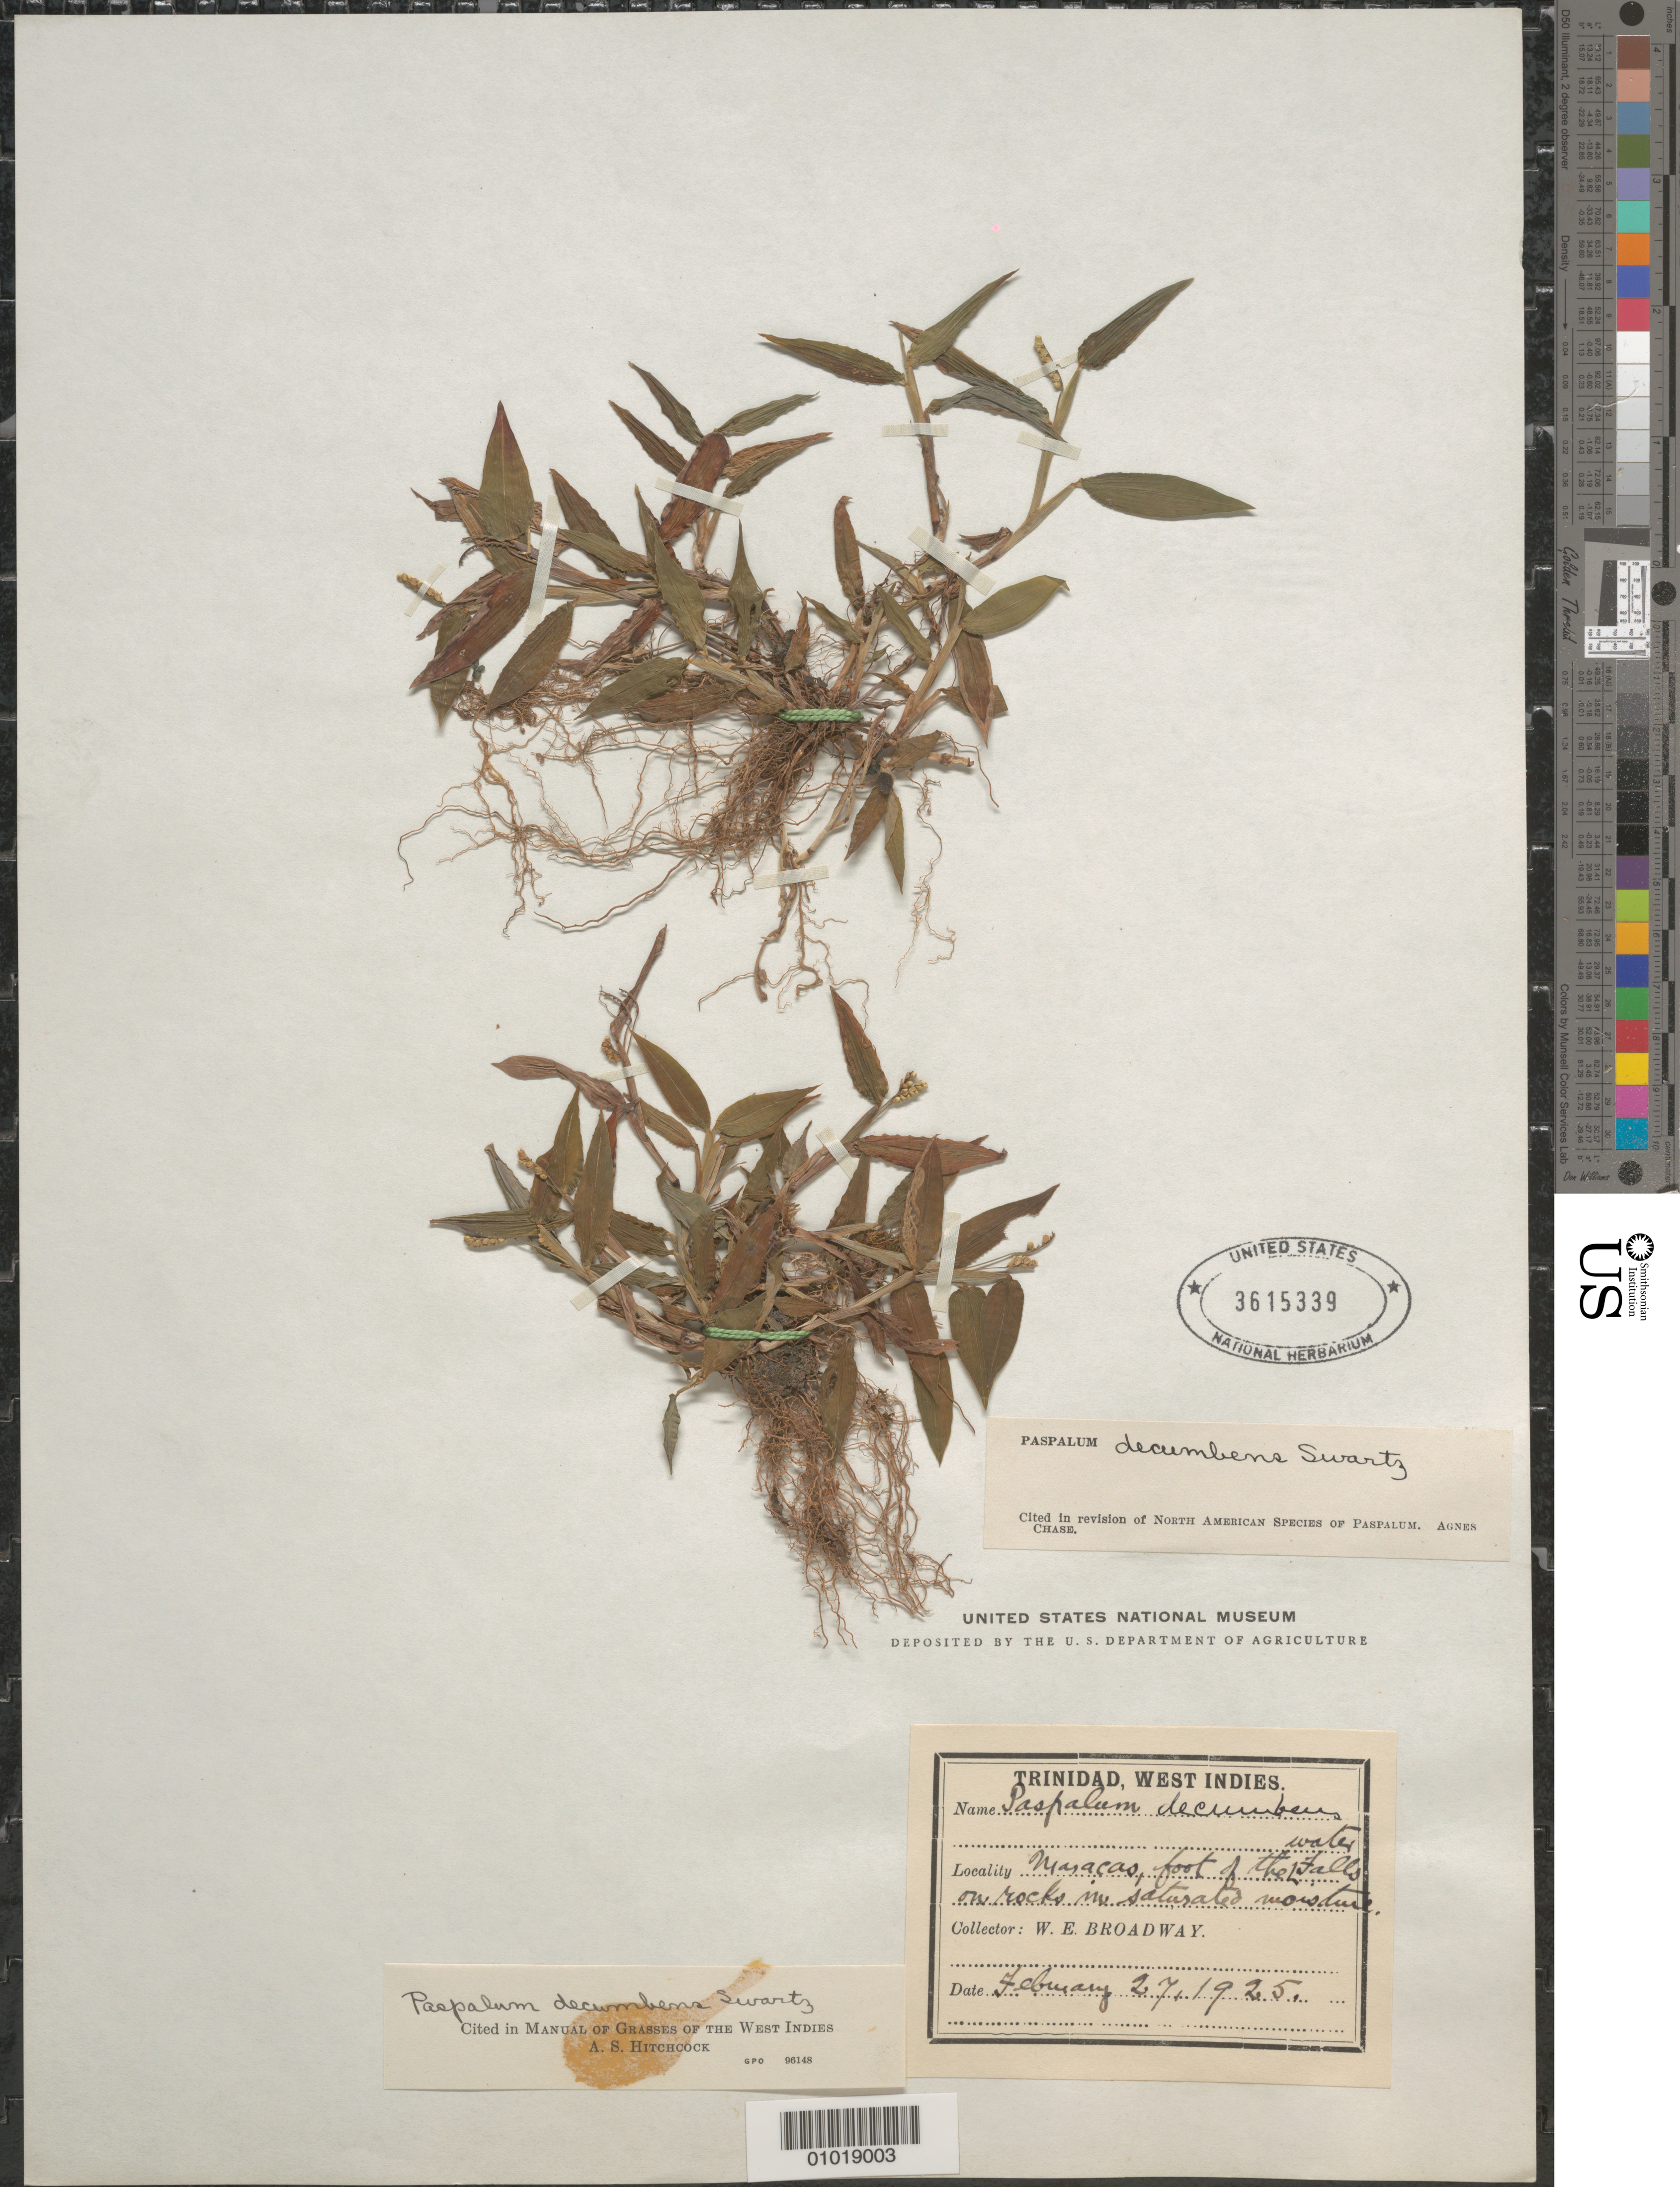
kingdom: Plantae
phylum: Tracheophyta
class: Liliopsida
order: Poales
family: Poaceae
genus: Paspalum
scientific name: Paspalum decumbens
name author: Sw.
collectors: W. E. Broadway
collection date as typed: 27 Feb 1925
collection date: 1925-02-27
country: Trinidad and Tobago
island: Trinidad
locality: Maracao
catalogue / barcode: US 3615339